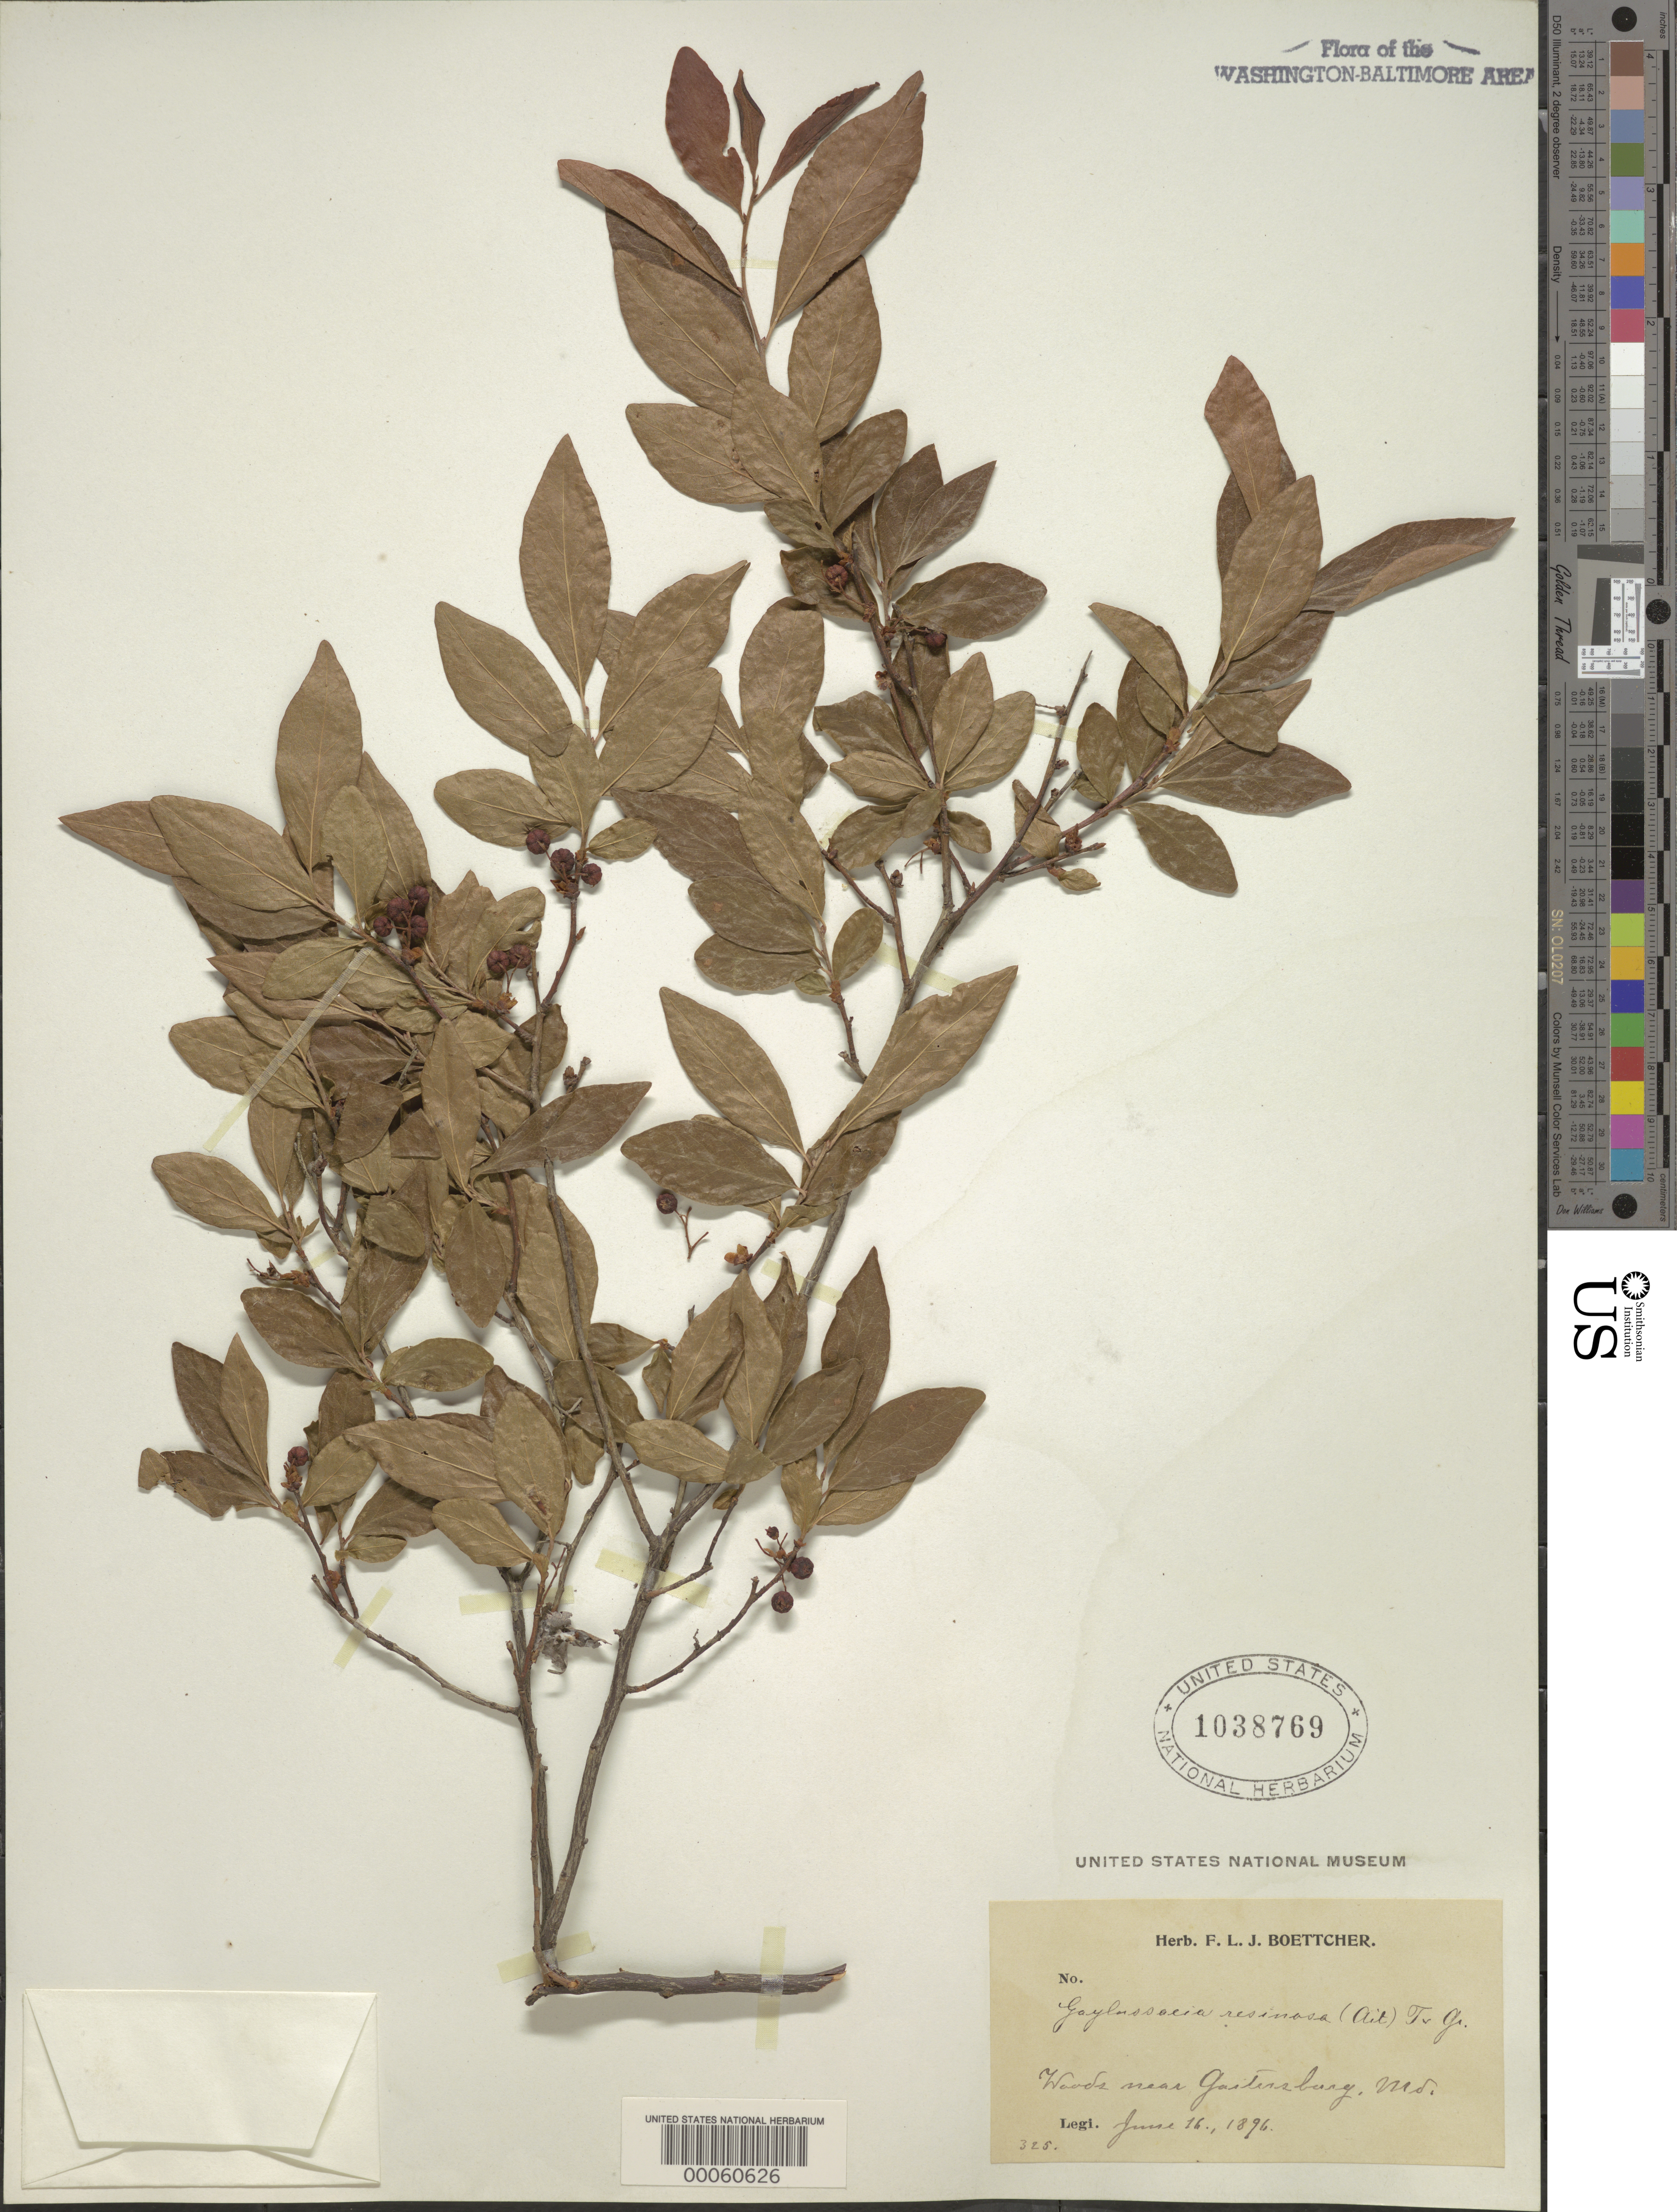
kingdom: Plantae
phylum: Tracheophyta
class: Magnoliopsida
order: Ericales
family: Ericaceae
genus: Gaylussacia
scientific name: Gaylussacia baccata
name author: (Wangenh.) K. Koch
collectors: F. Boettcher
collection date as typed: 16 Jun 1896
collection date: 1896-06-16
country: United States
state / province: Maryland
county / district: Montgomery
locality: Gaithersburg vicinity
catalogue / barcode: US 1038769